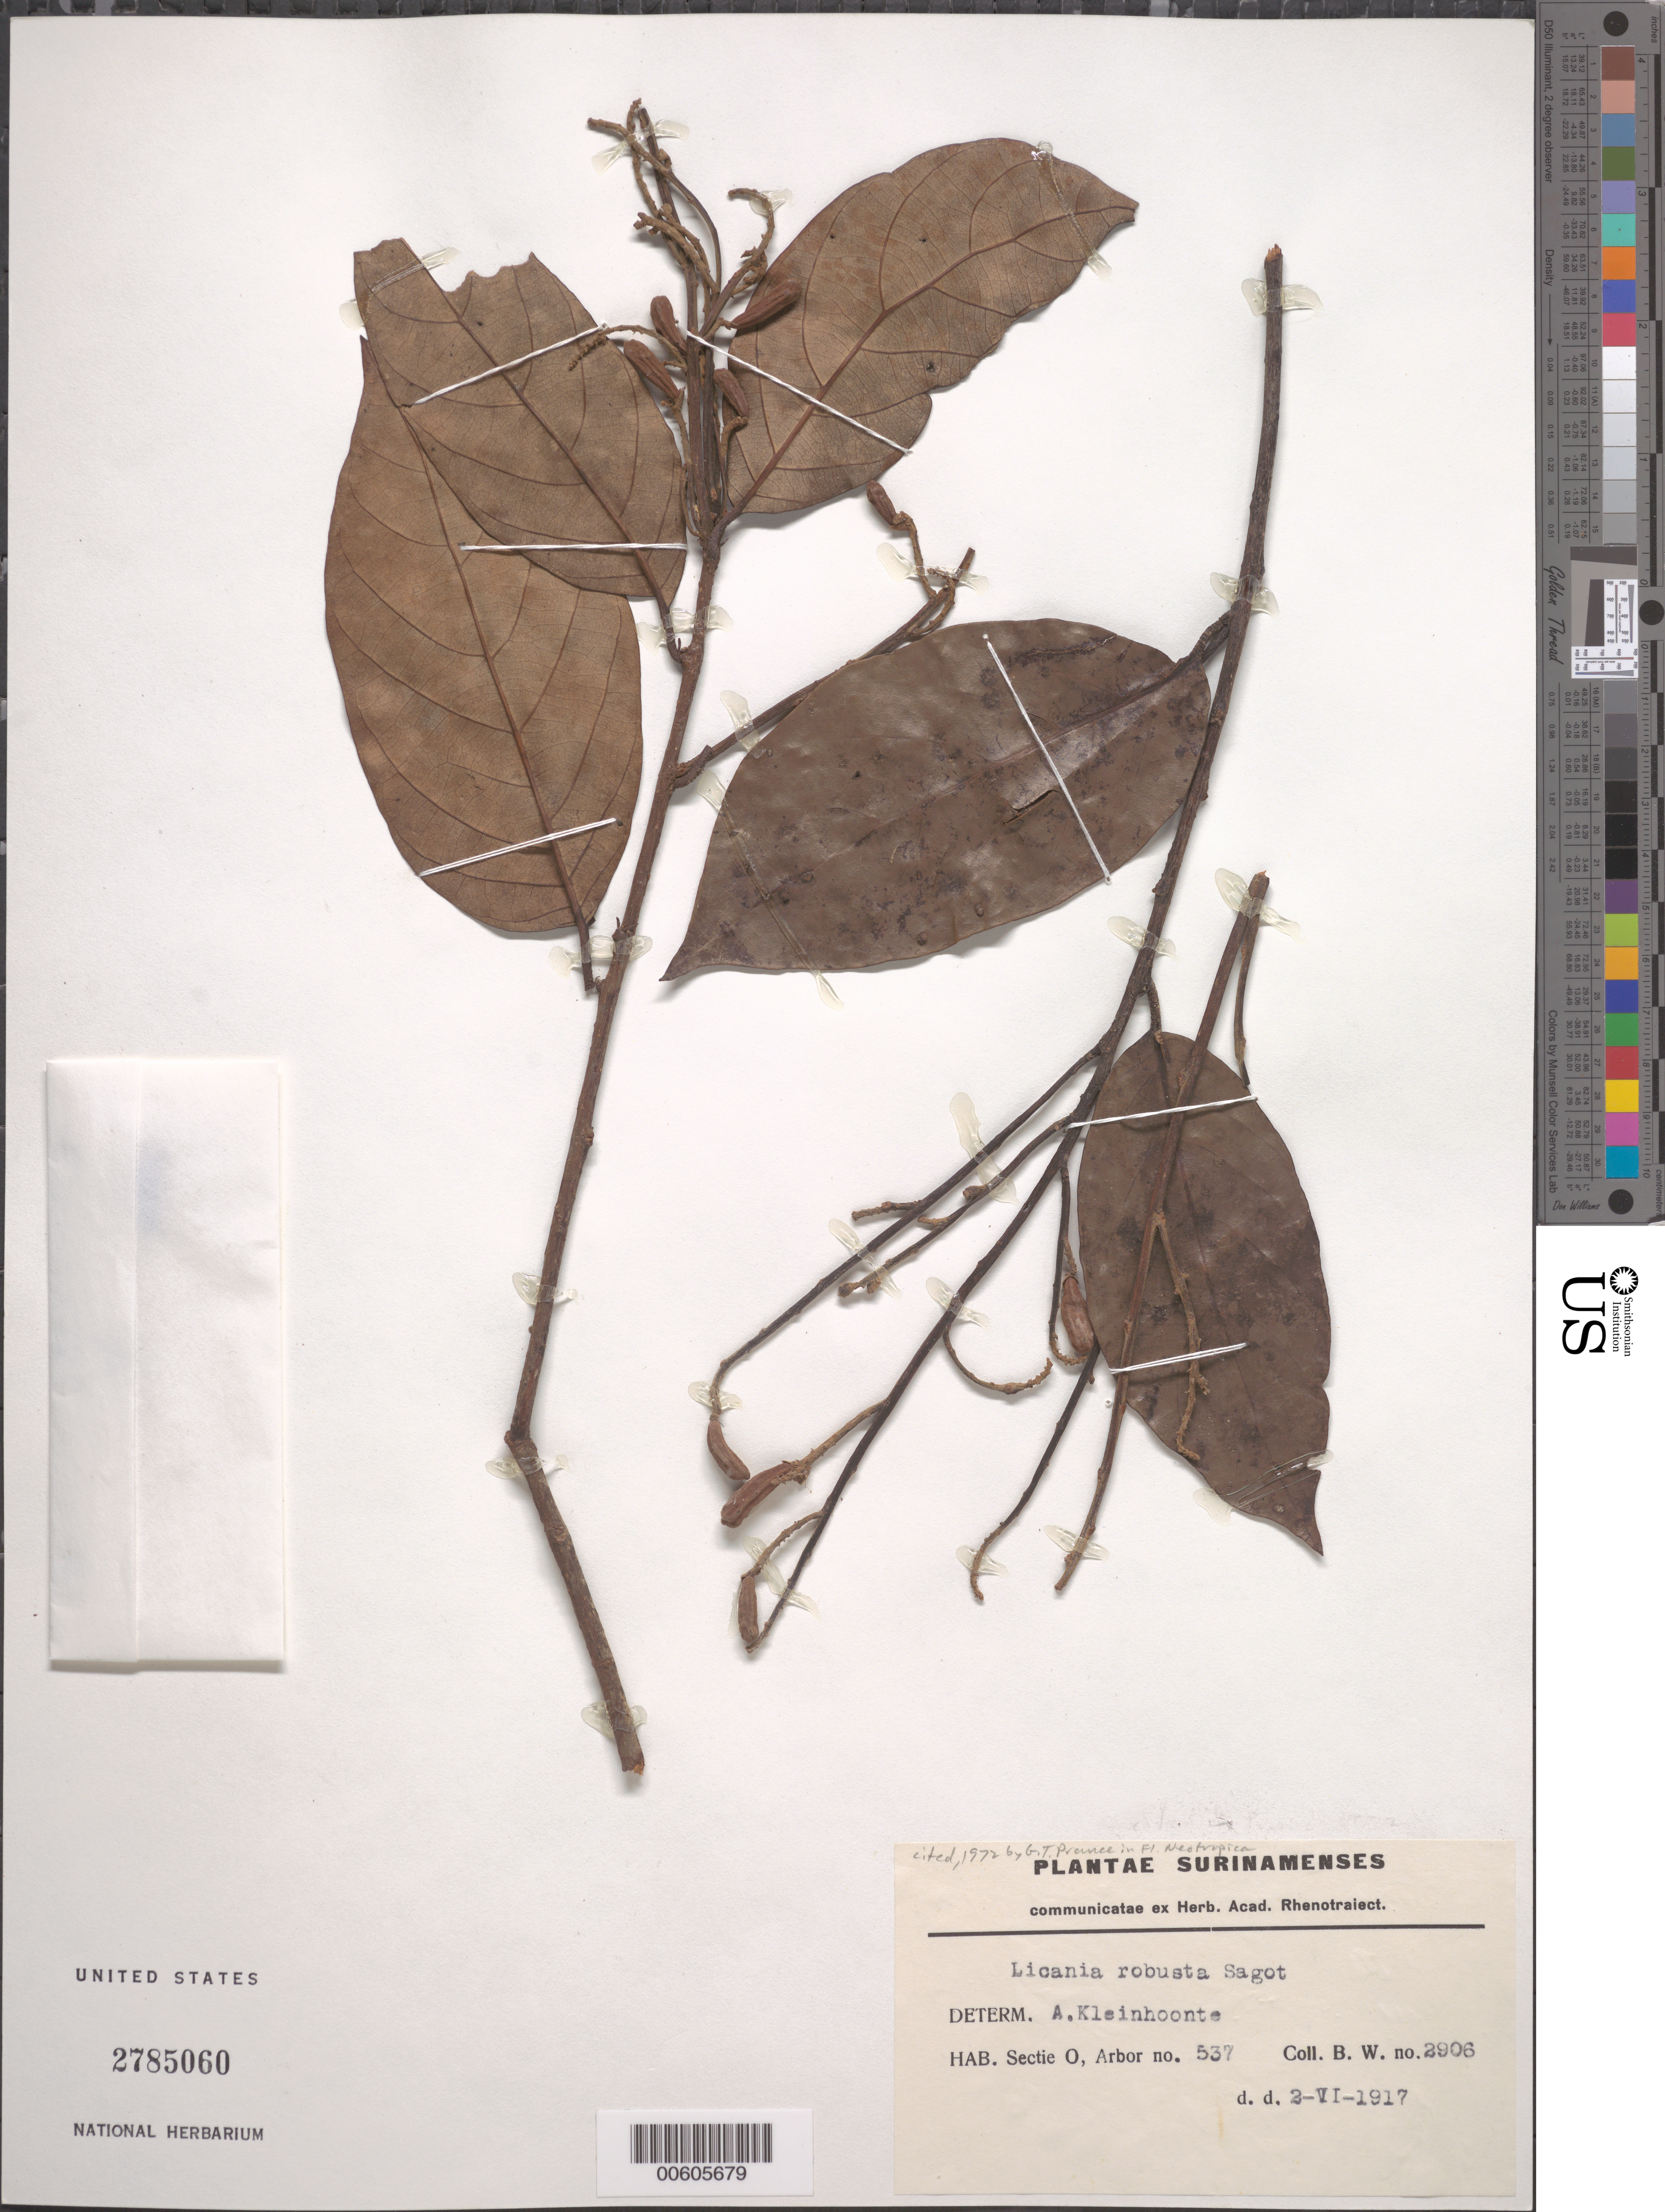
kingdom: Plantae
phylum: Tracheophyta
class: Magnoliopsida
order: Malpighiales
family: Chrysobalanaceae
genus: Licania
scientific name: Licania robusta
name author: Sagot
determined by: Prance, G. T.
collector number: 2906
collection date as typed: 2-Jun-17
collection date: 1917-06-02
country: Suriname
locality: Sectie O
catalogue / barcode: US 2785060